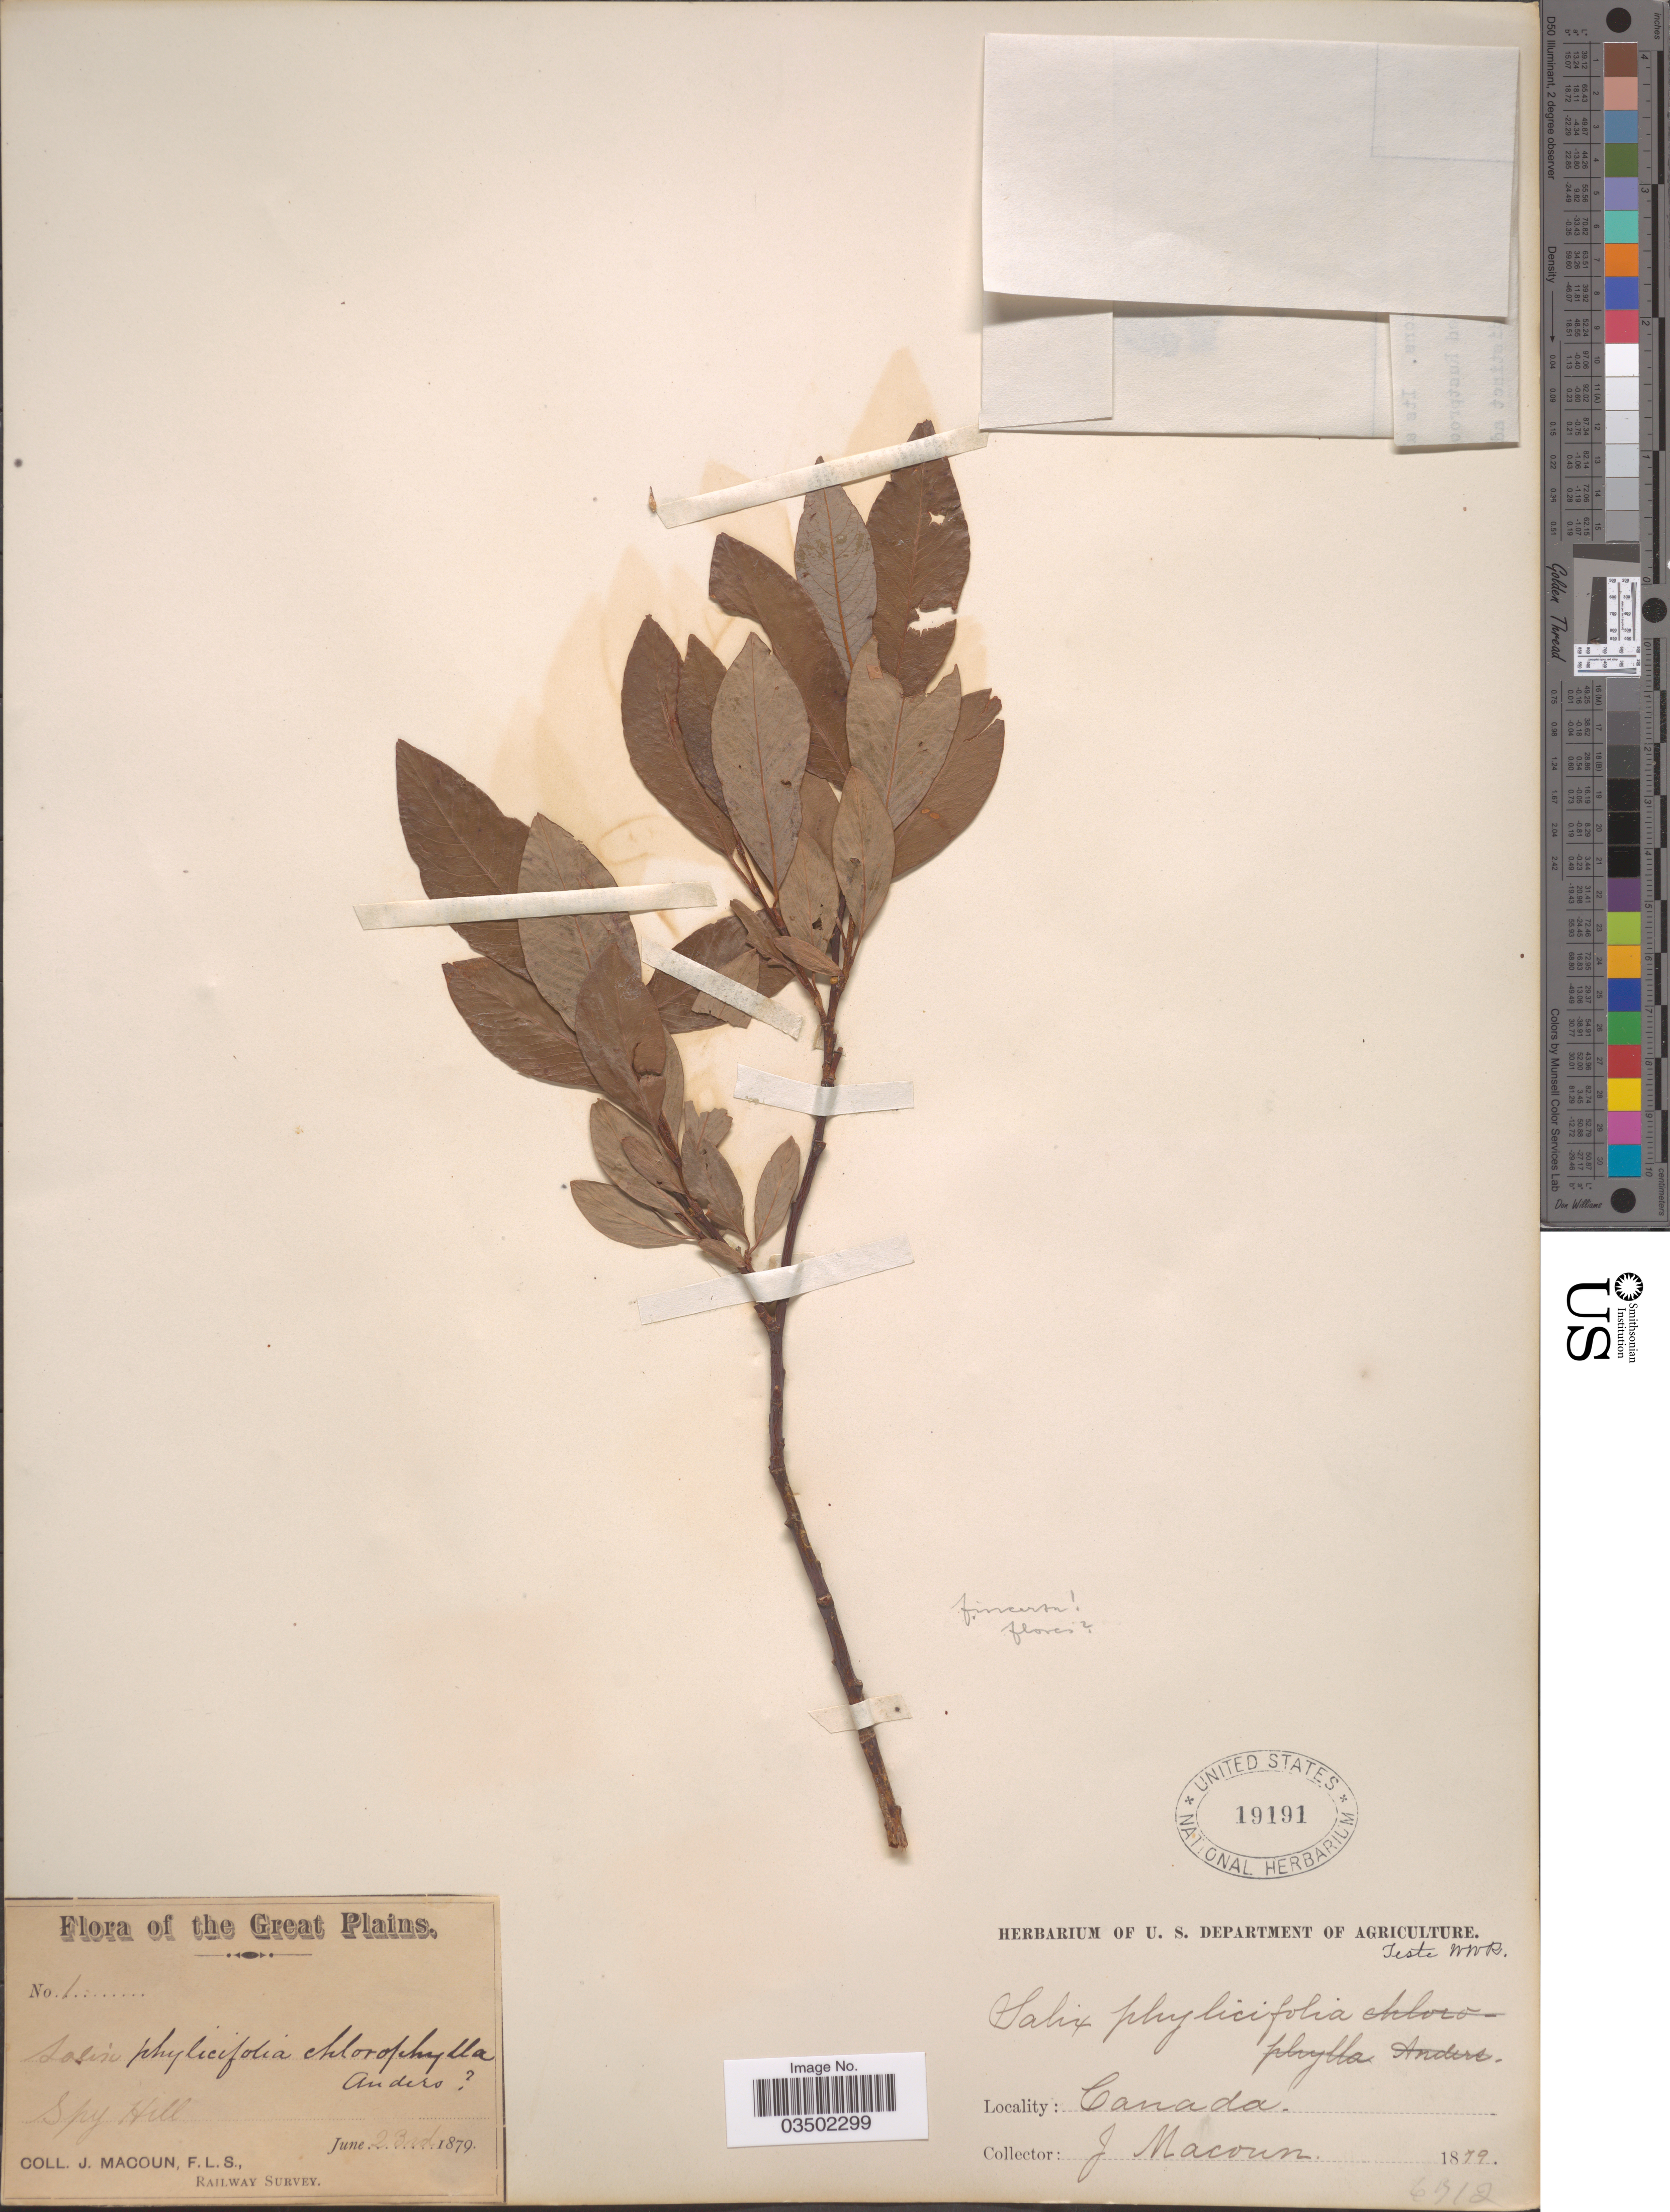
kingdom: Plantae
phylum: Tracheophyta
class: Magnoliopsida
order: Malpighiales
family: Salicaceae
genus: Salix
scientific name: Salix planifolia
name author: Pursh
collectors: J. Macoun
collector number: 1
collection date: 1879-06-23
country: Canada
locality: The Great Plains. Spy Hill.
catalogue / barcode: US 19191